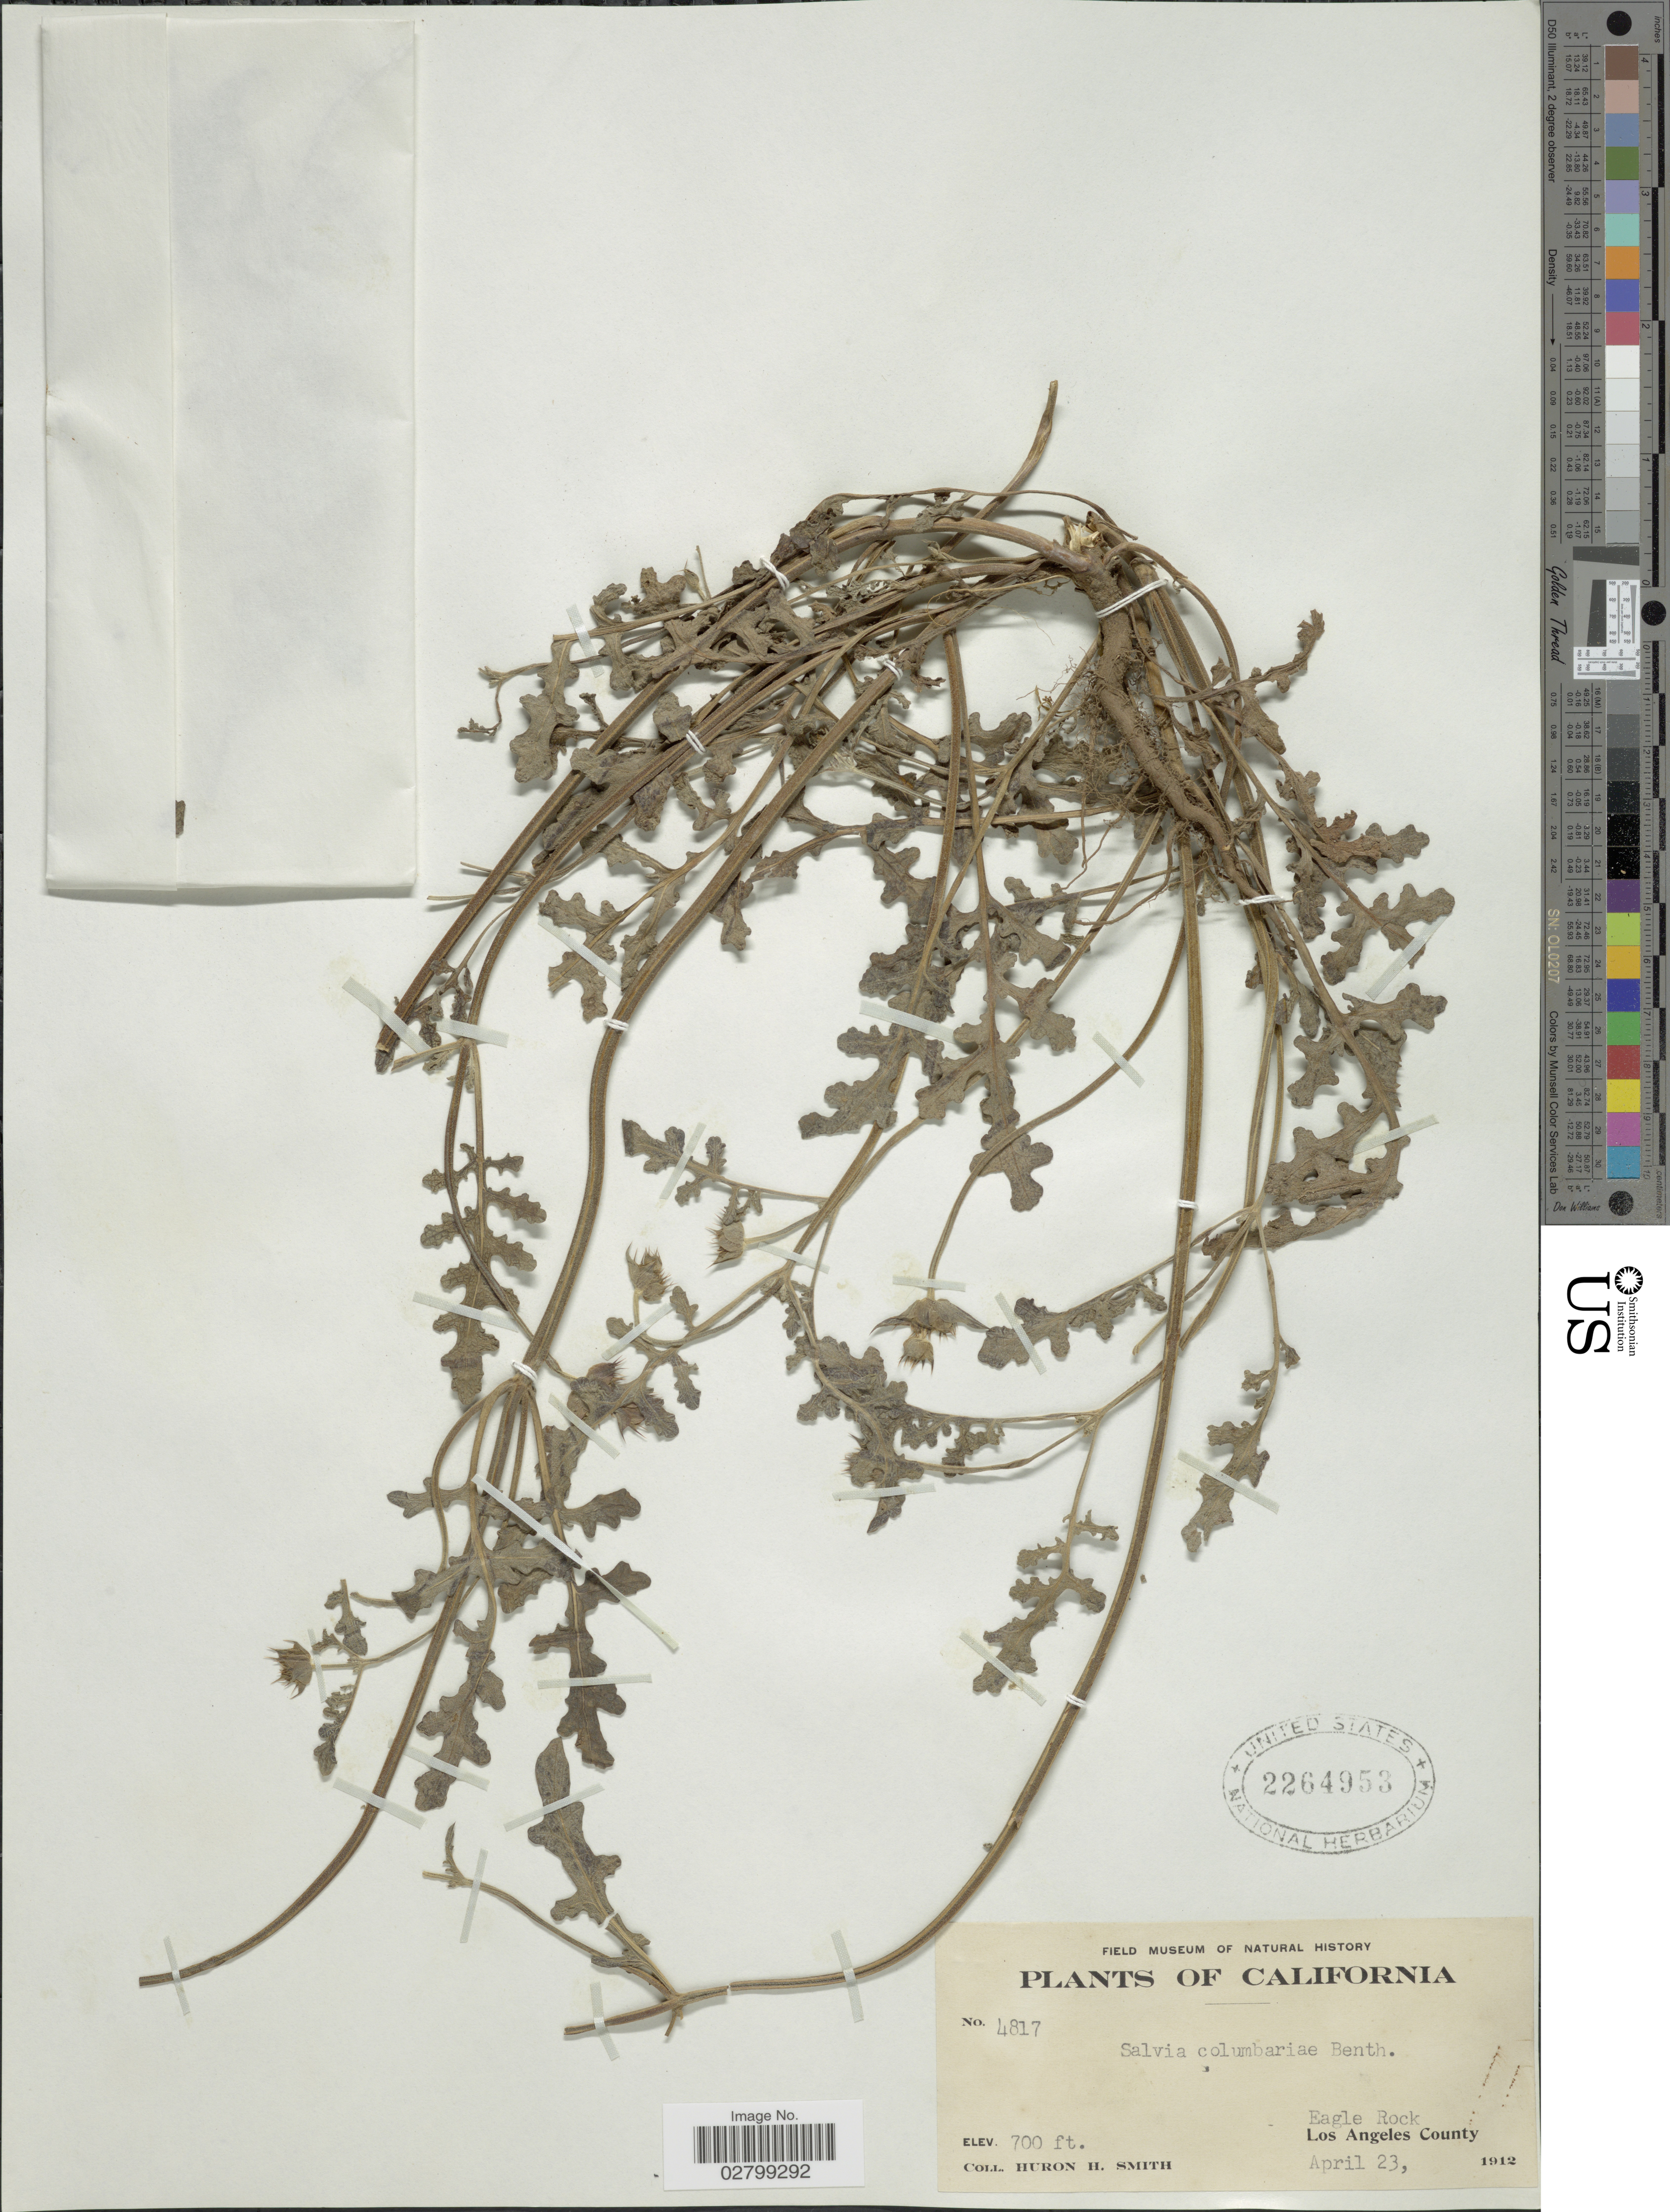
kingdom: Plantae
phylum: Tracheophyta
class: Magnoliopsida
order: Lamiales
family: Lamiaceae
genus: Salvia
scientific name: Salvia columbariae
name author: Benth.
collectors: Huron H. Smith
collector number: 4817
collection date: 1912-04-23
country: United States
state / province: California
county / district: Los Angeles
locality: Eagle Rock, Los Angeles County.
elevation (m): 213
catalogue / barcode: US 2264953